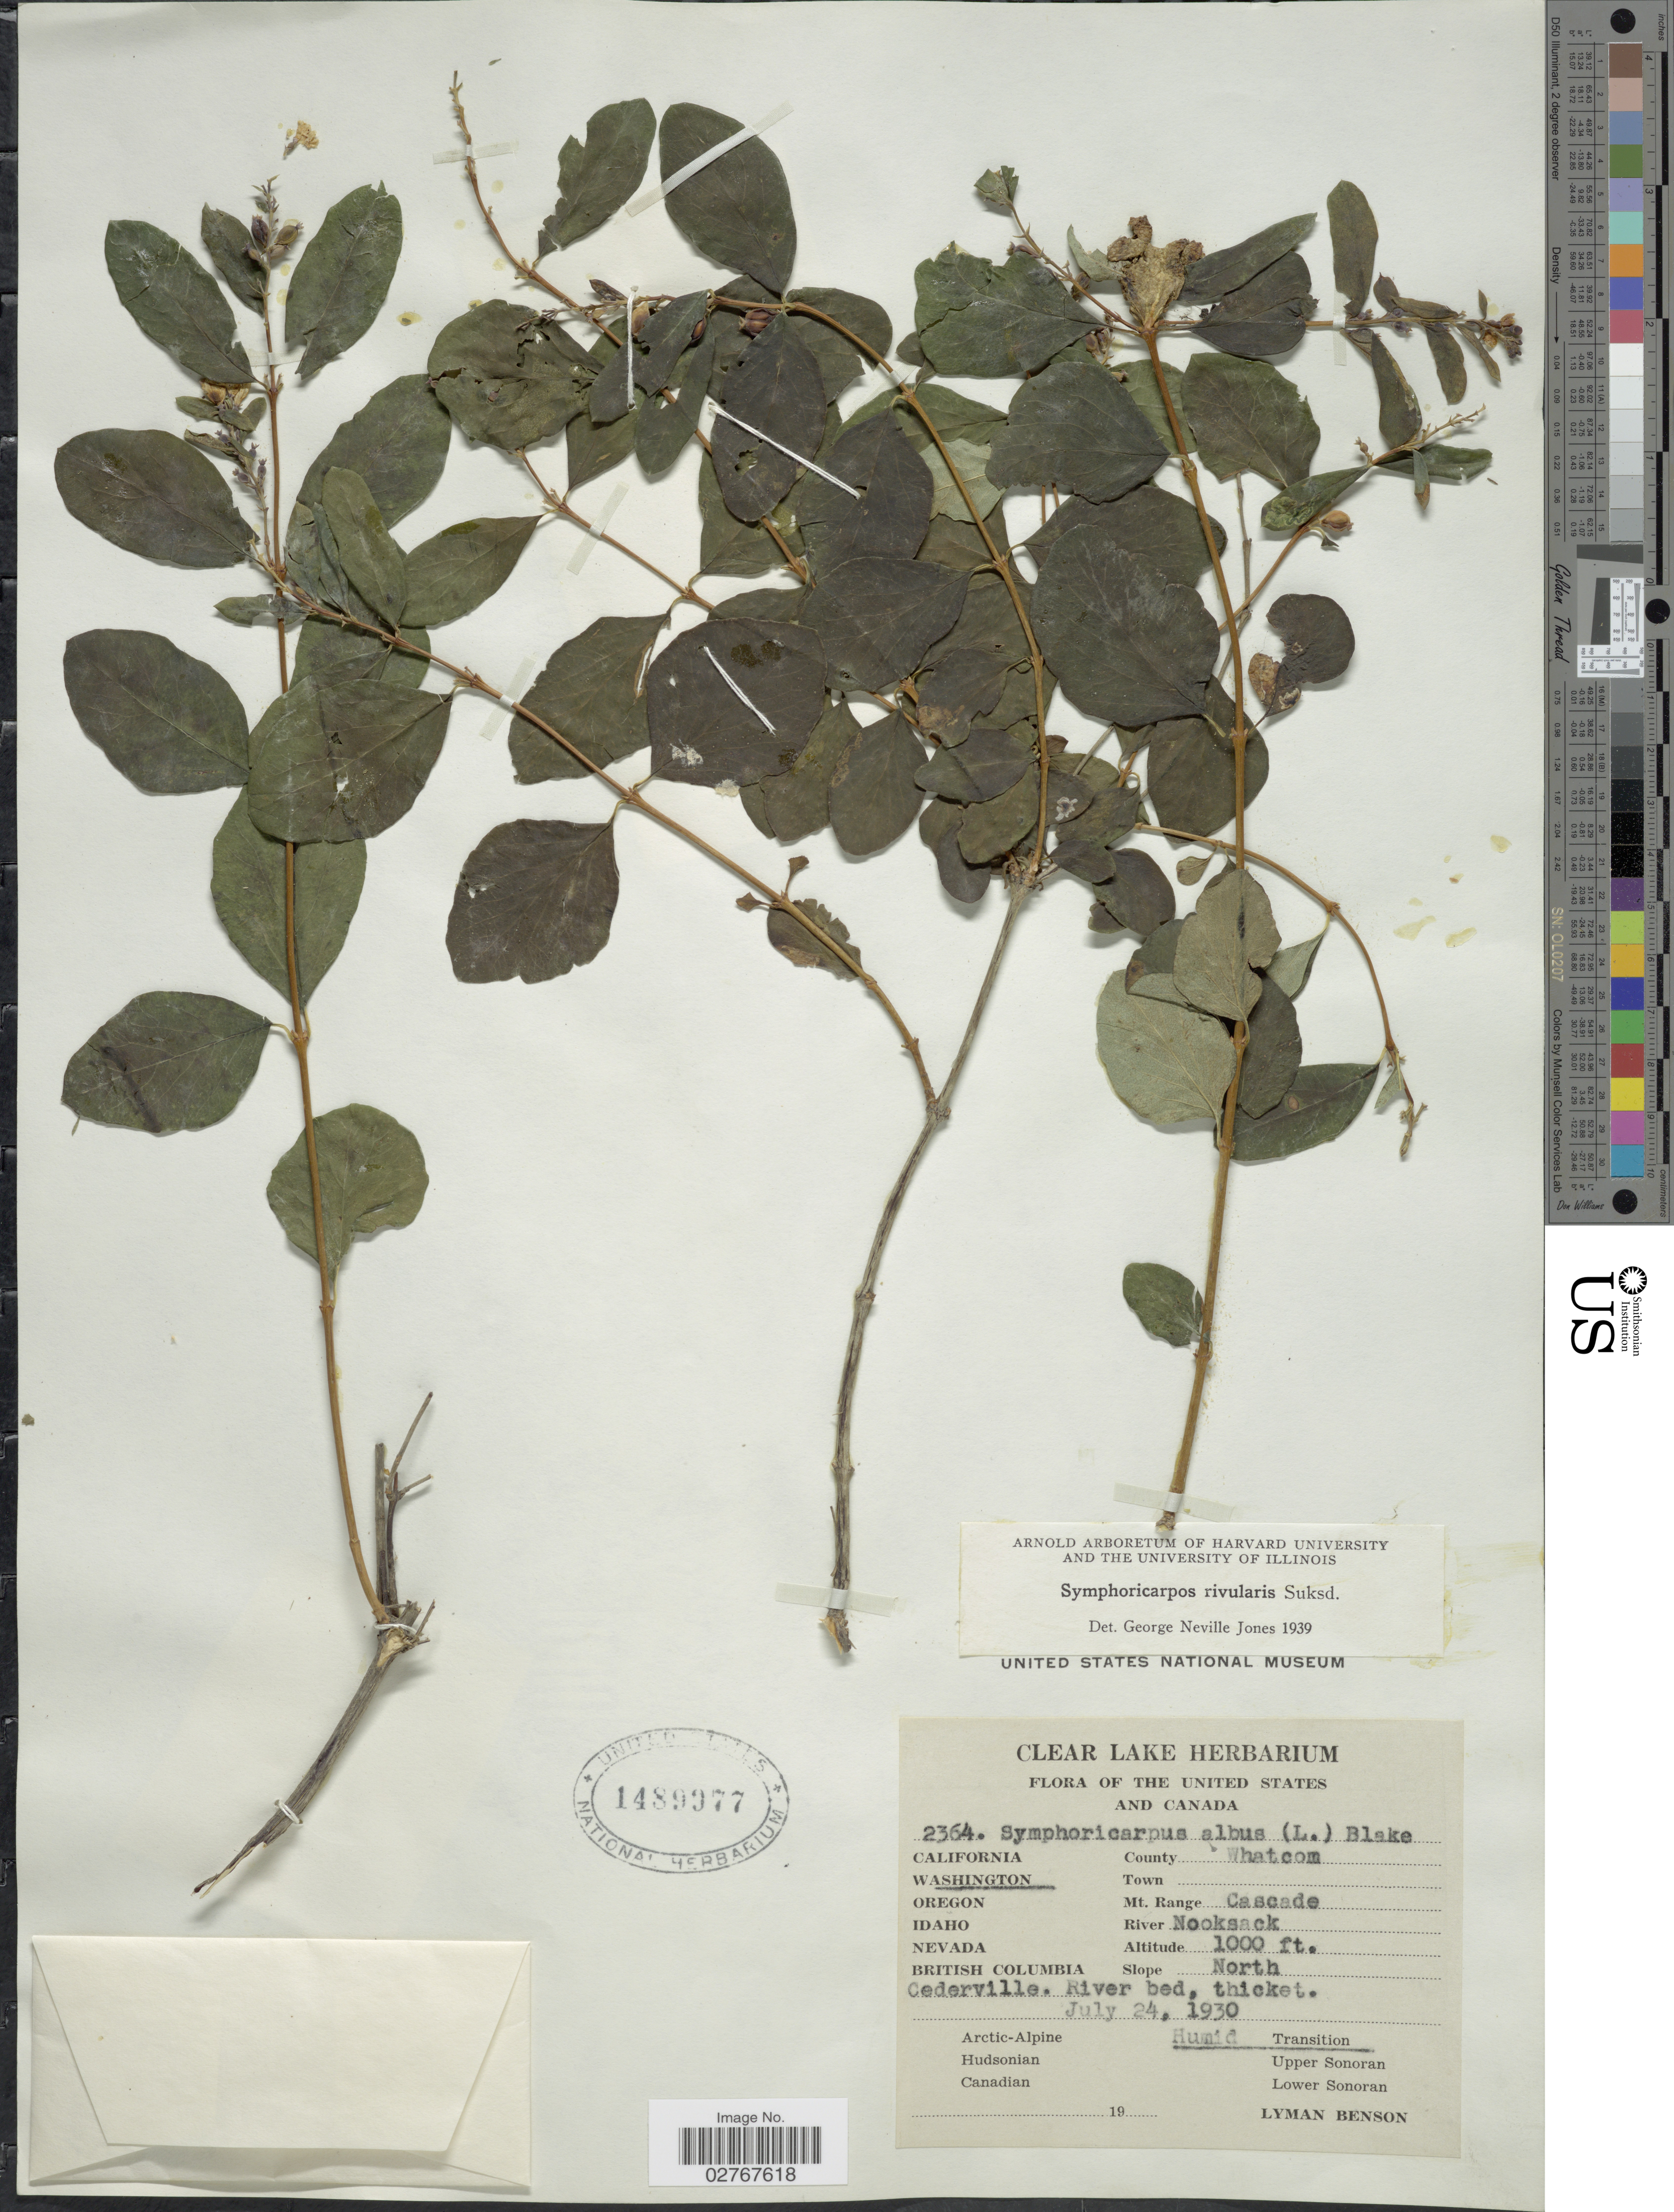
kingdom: Plantae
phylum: Tracheophyta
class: Magnoliopsida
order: Dipsacales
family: Caprifoliaceae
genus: Symphoricarpos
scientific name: Symphoricarpos rivularis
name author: Suksd.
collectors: L. D. Benson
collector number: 2364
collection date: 1930-07-24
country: United States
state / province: Washington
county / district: Whatcom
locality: County Whatcom, Mt. Range Cascade, River Nooksack, Slope North. Cederville.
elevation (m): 305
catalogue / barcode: US 1489977